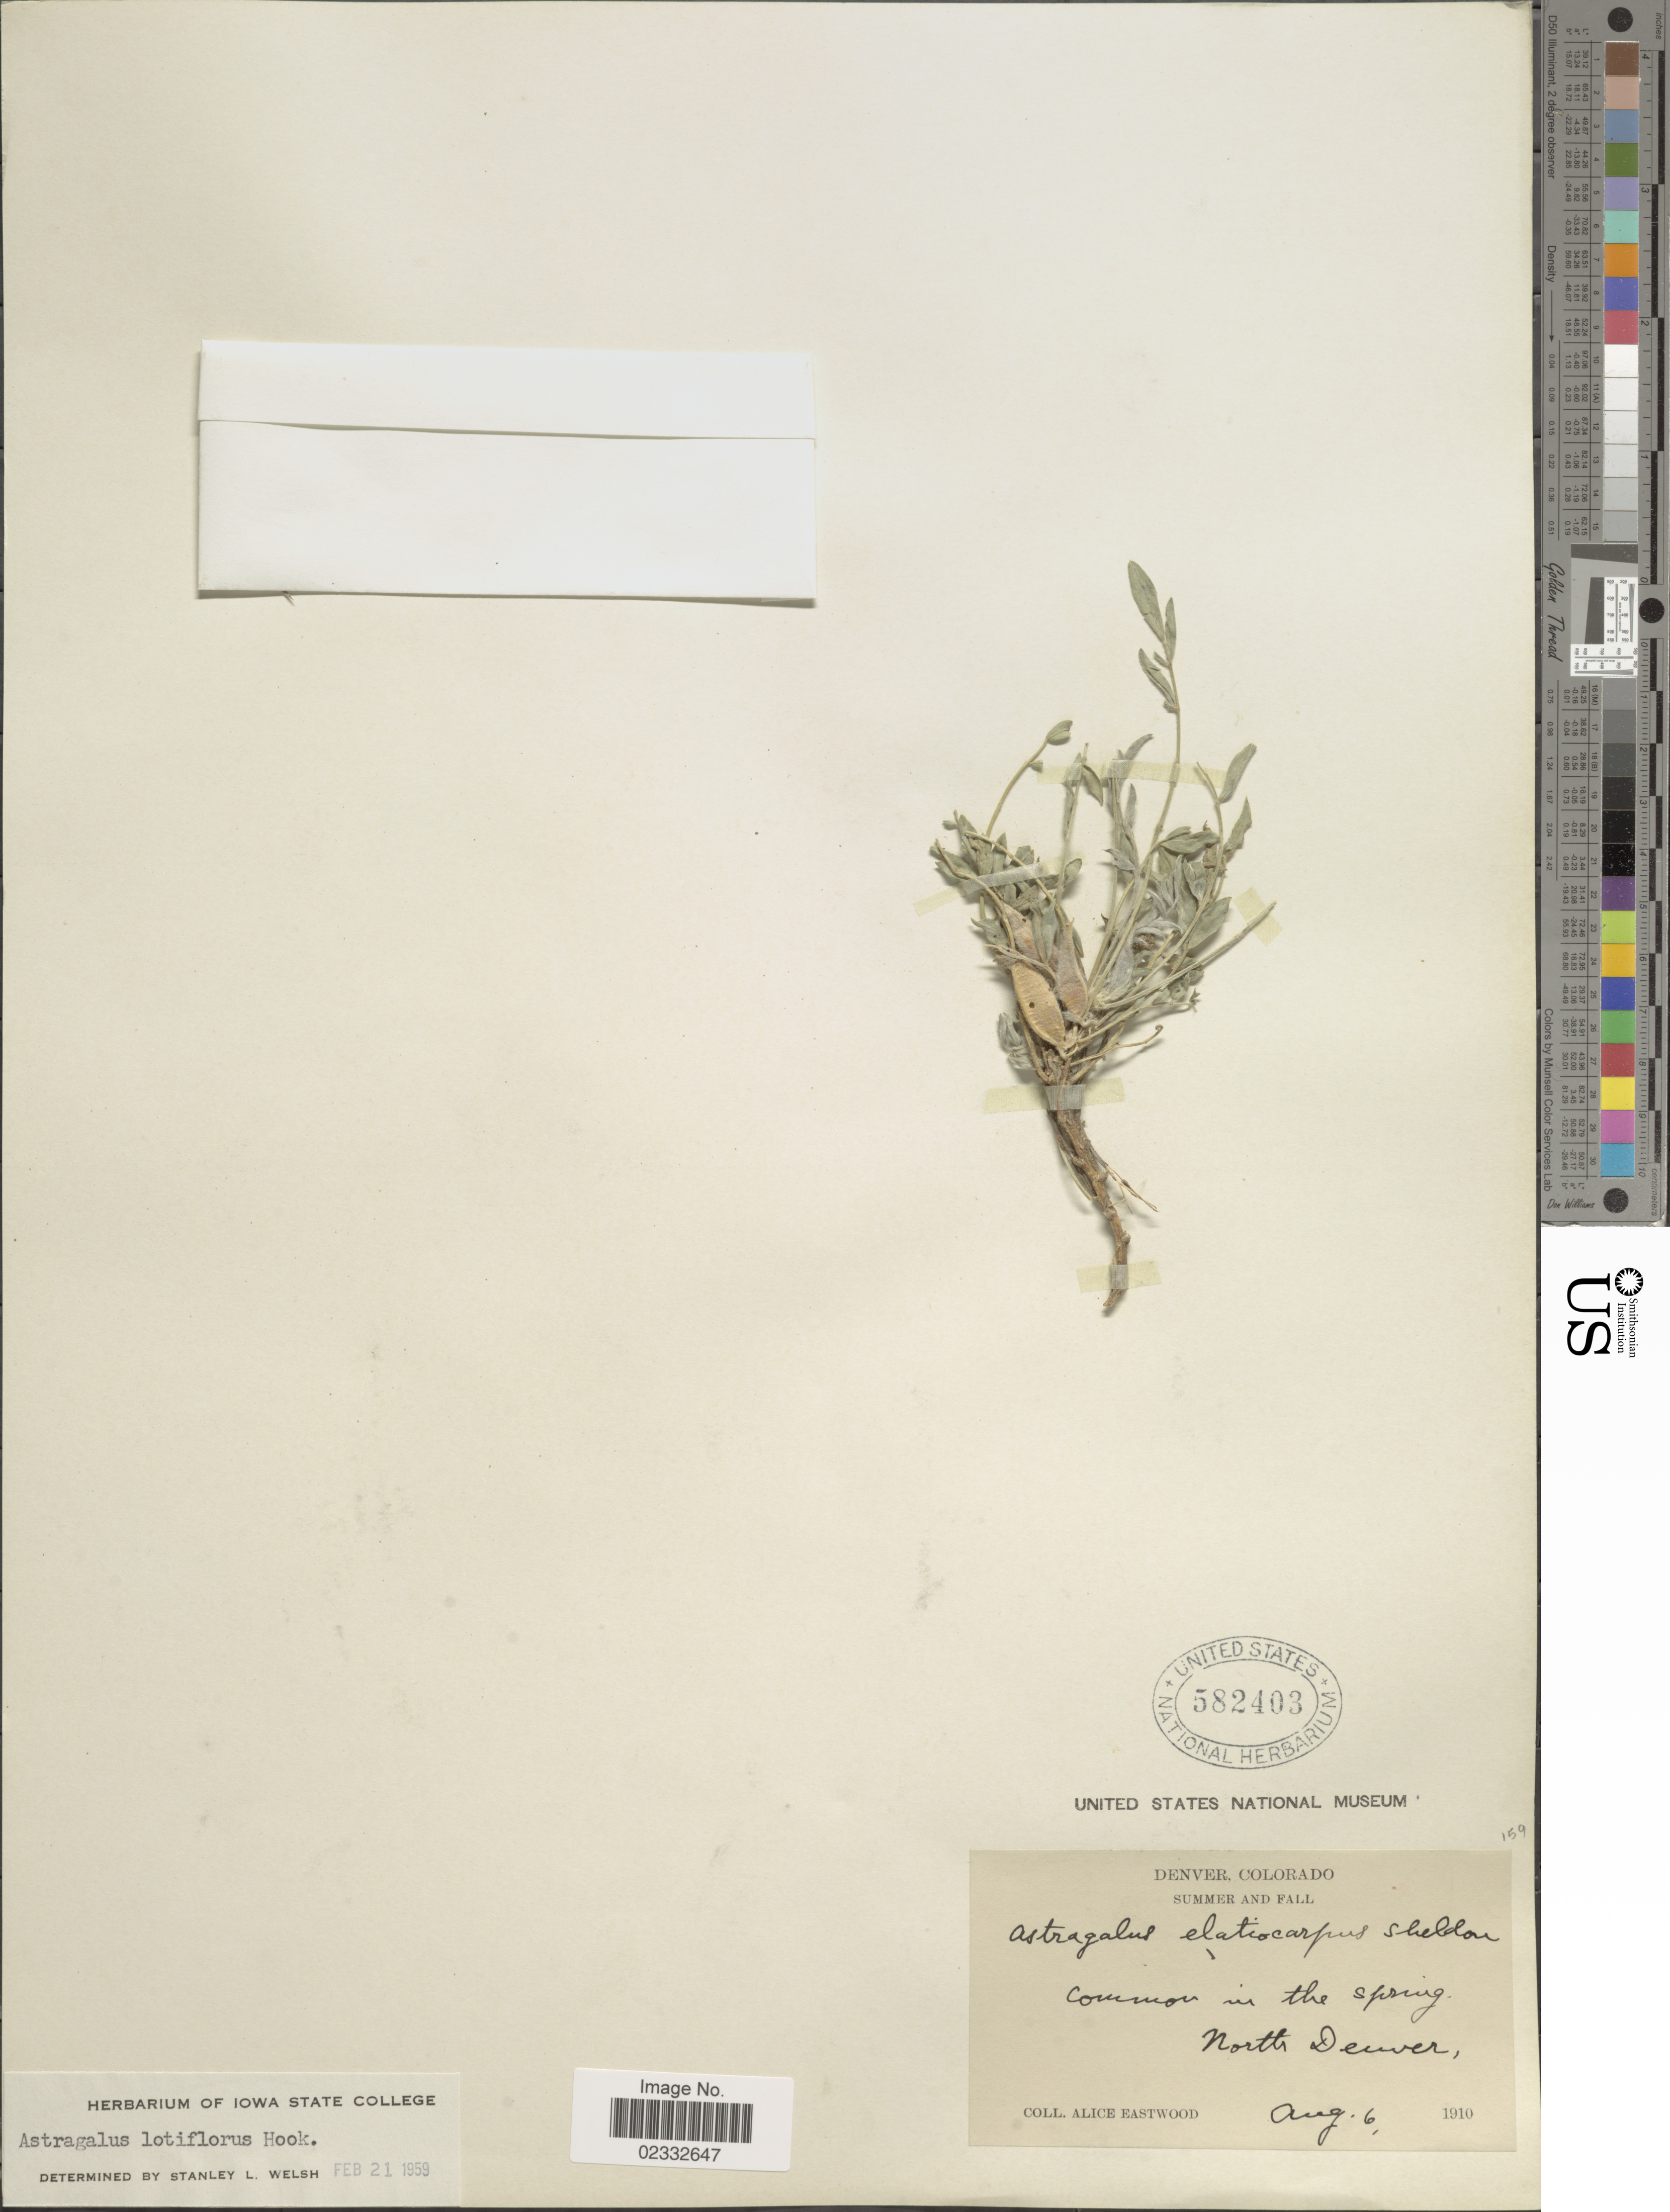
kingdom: Plantae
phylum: Tracheophyta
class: Magnoliopsida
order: Fabales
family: Fabaceae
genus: Astragalus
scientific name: Astragalus lotiflorus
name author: Hook.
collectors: A. Eastwood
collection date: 1910-08-06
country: United States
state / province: Colorado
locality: North Denver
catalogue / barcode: US 582403